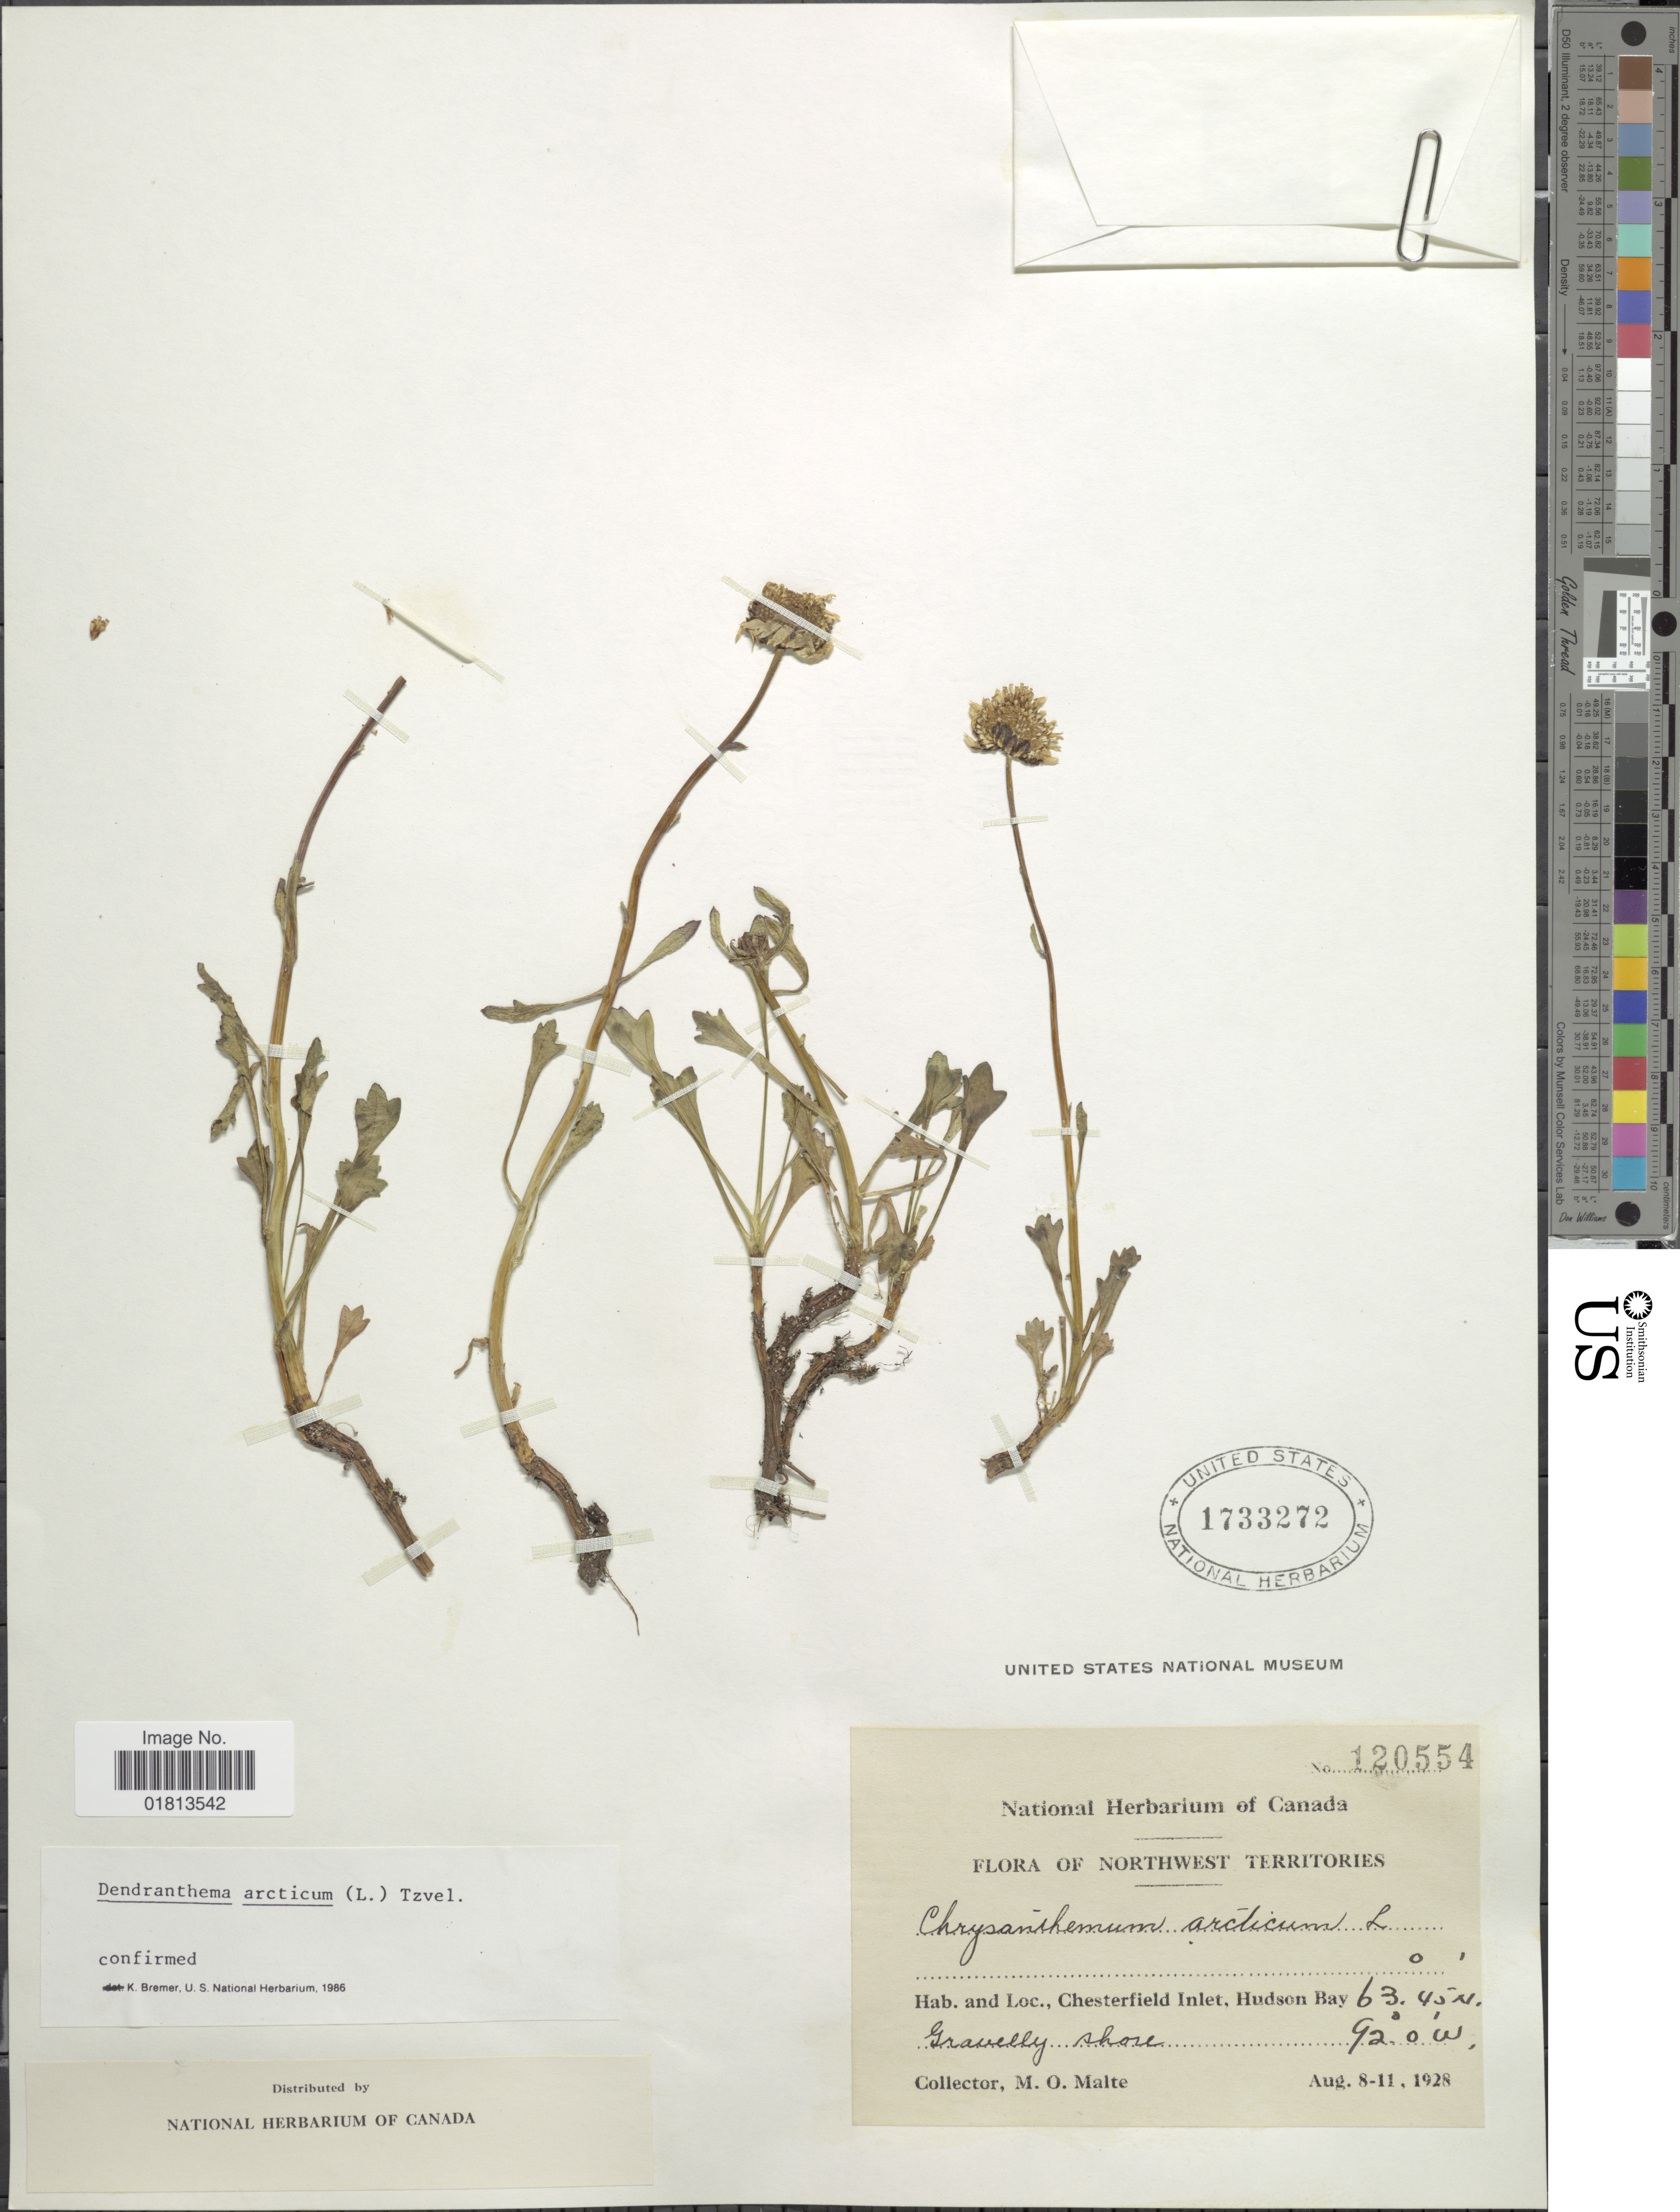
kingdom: Plantae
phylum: Tracheophyta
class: Magnoliopsida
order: Asterales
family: Asteraceae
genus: Dendranthema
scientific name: Dendranthema arcticum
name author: (L.) Tzvelev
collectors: M. O. Malte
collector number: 120554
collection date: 1928-08-08/1928-08-11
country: Canada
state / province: Northwest Territories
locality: Northwest Territories, Chesterfield Inlet, Hudson Bay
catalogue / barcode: US 1733272